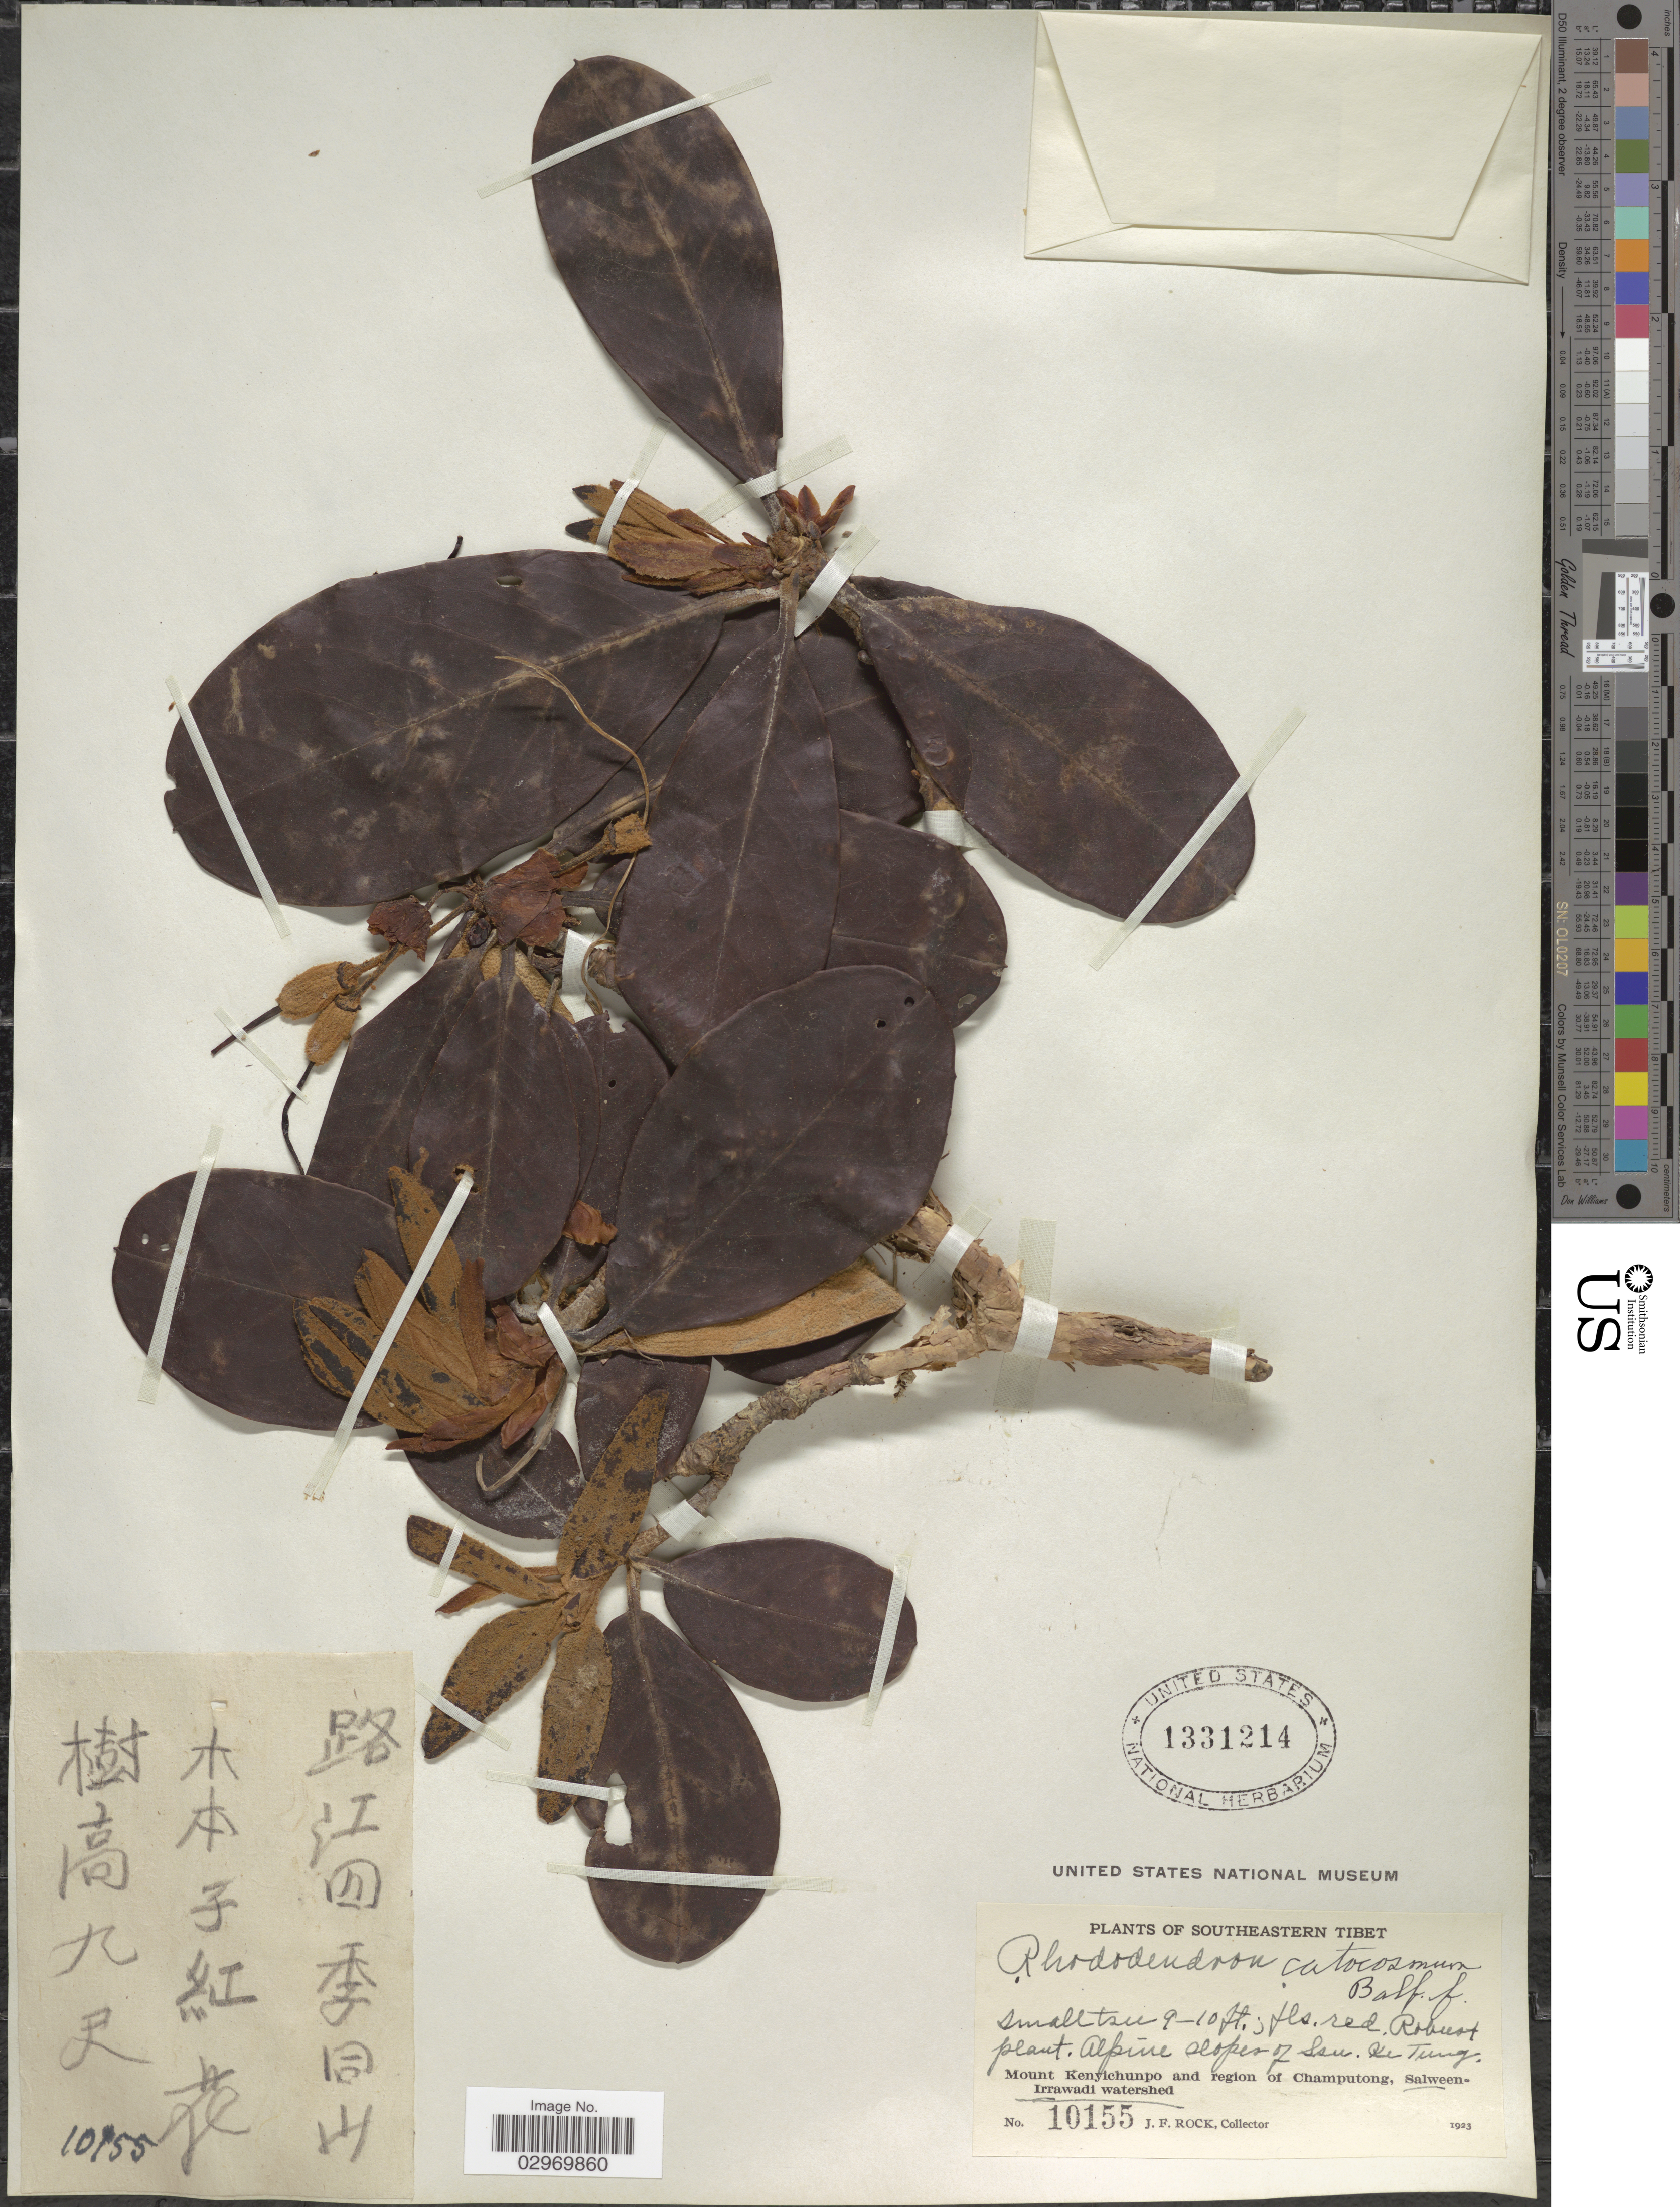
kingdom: Plantae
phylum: Tracheophyta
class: Magnoliopsida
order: Ericales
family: Ericaceae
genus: Rhododendron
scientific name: Rhododendron catacosmum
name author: Balf. f. ex Tagg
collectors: J. Rock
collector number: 10155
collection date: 1923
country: China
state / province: Xizang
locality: Southeastern Tibet, Alpine slopes of Ssu Ke Tung, Mount Kenyichunpo and region of Champutong, Salween-Irrawadi watershed.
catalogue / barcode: US 1331214